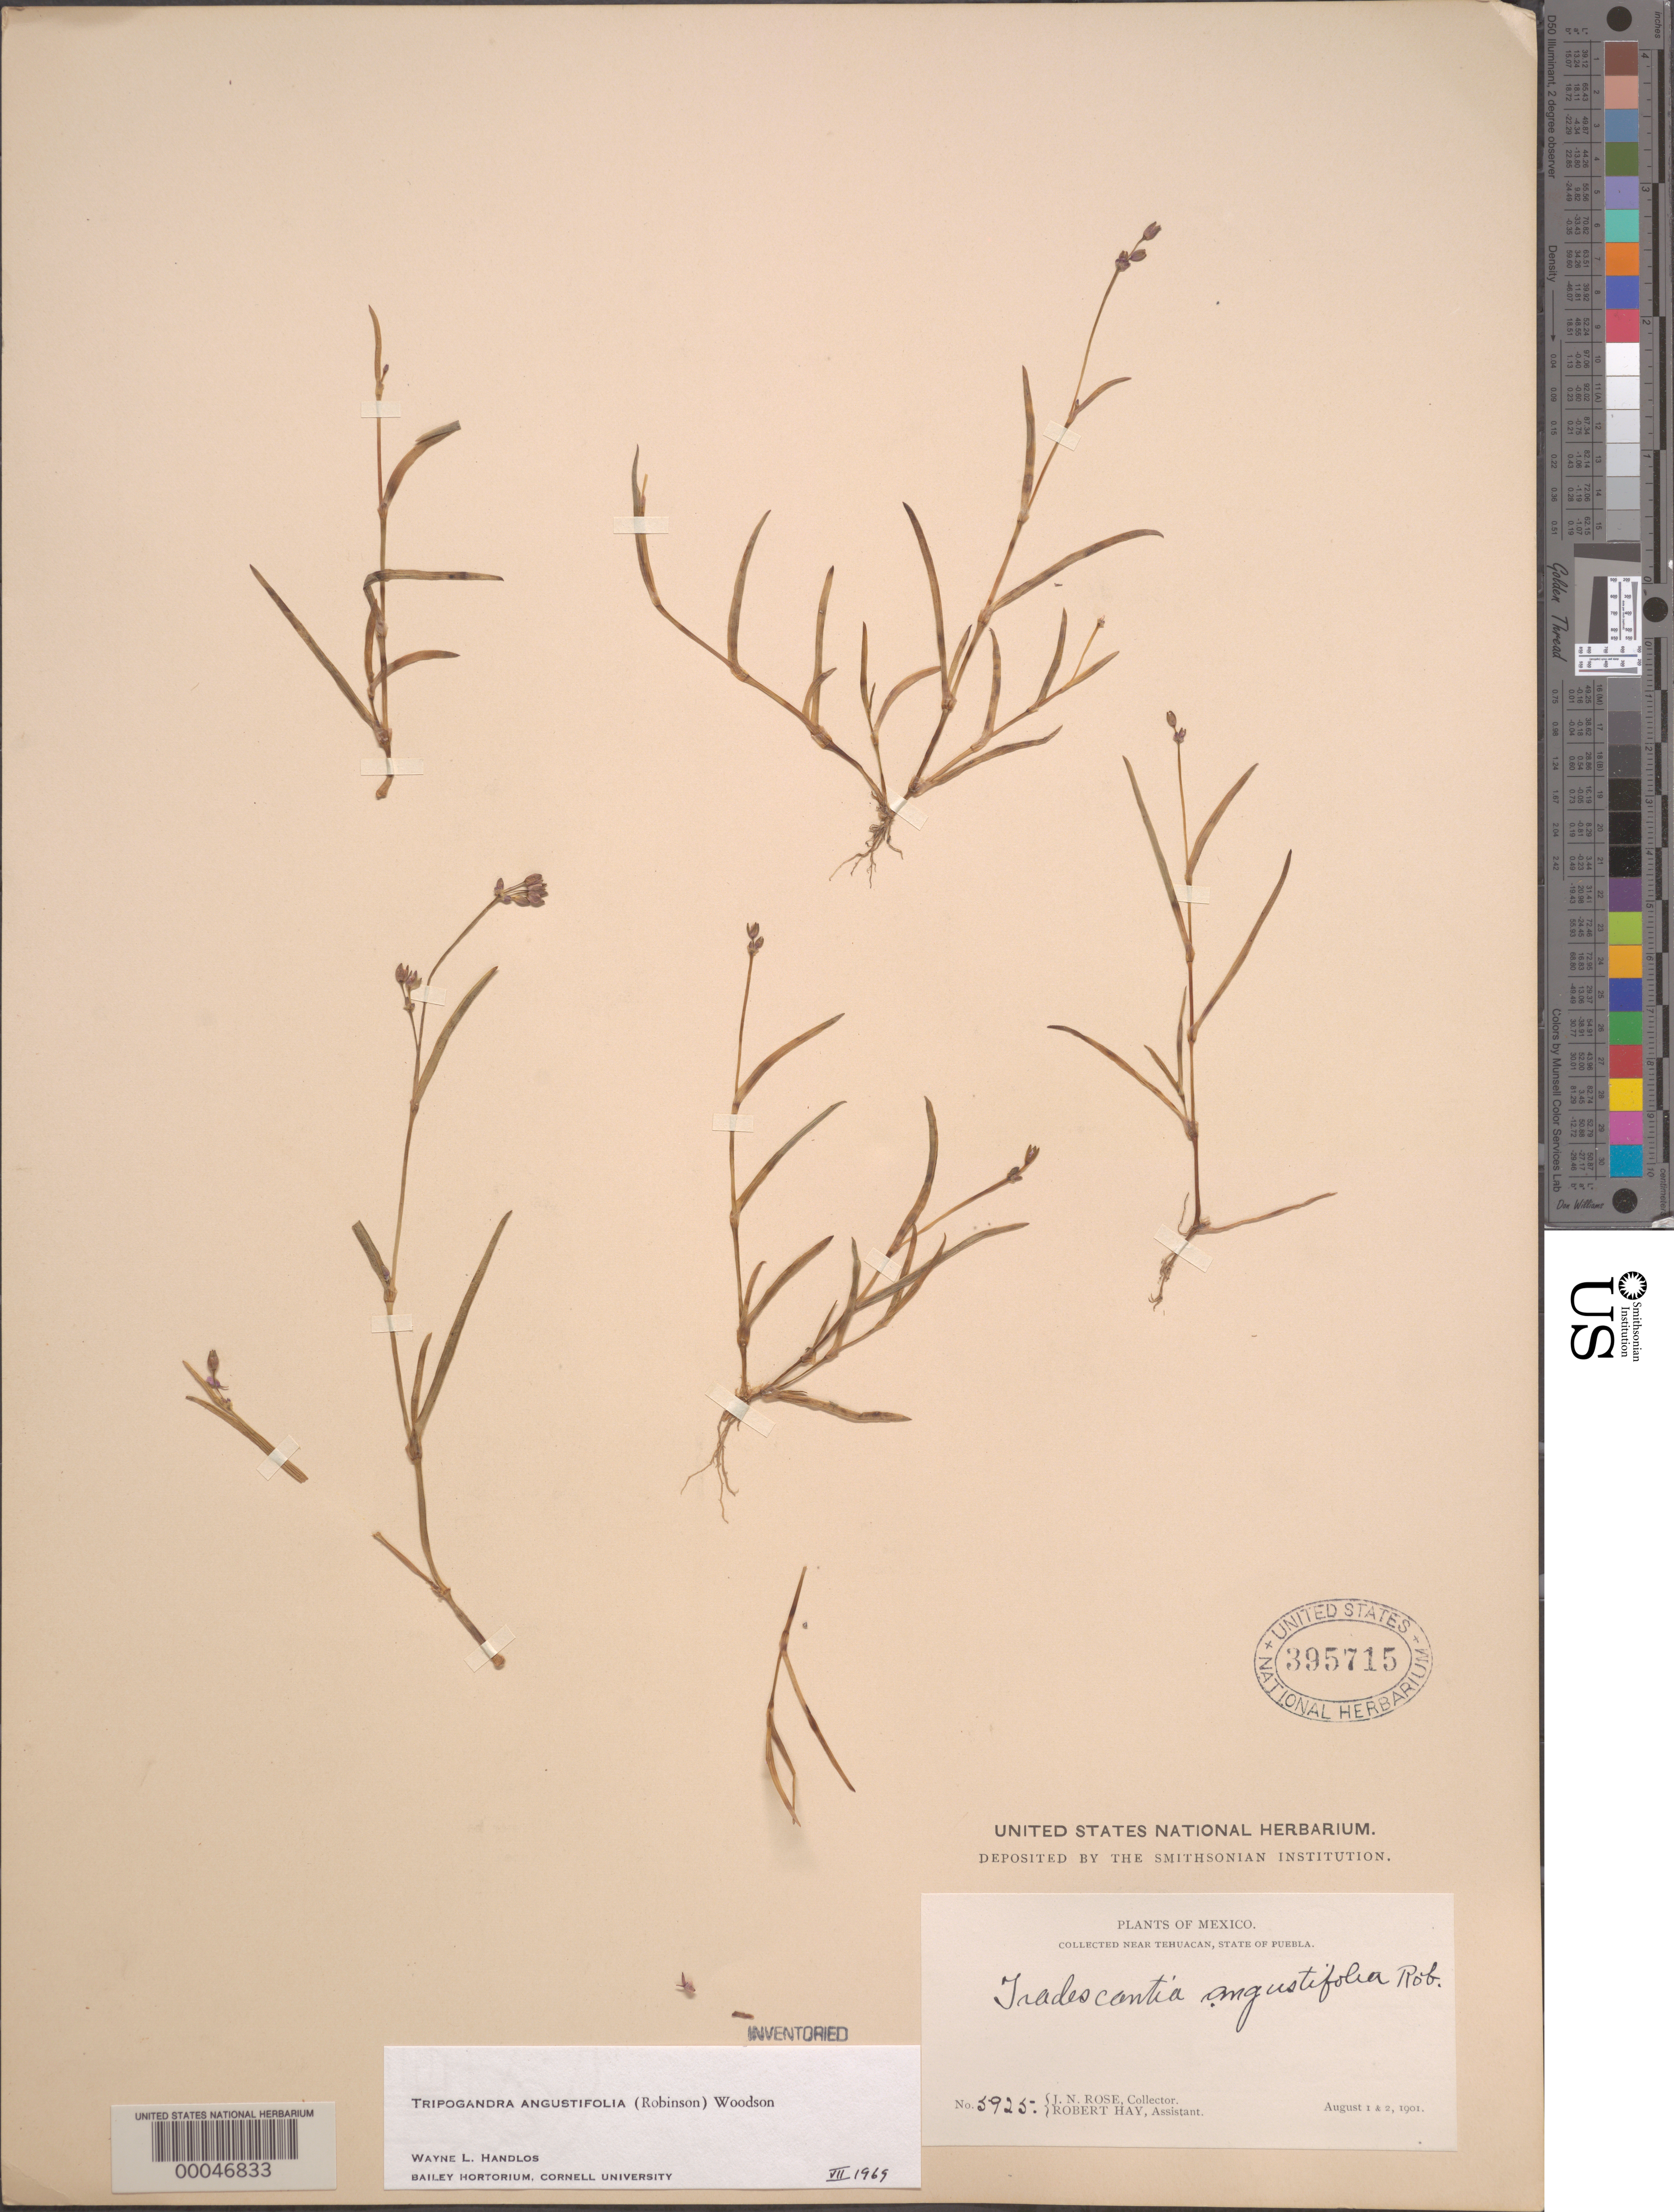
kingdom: Plantae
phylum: Tracheophyta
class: Liliopsida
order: Commelinales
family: Commelinaceae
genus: Tripogandra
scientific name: Tripogandra angustifolia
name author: (B.L. Rob.) Woodson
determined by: Handlos, W. L.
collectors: J. N. Rose & R. H. Hay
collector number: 5925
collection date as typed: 01 Aug 1901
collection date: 1901-08-01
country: Mexico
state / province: Puebla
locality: Near Tehuacan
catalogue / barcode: US 395715